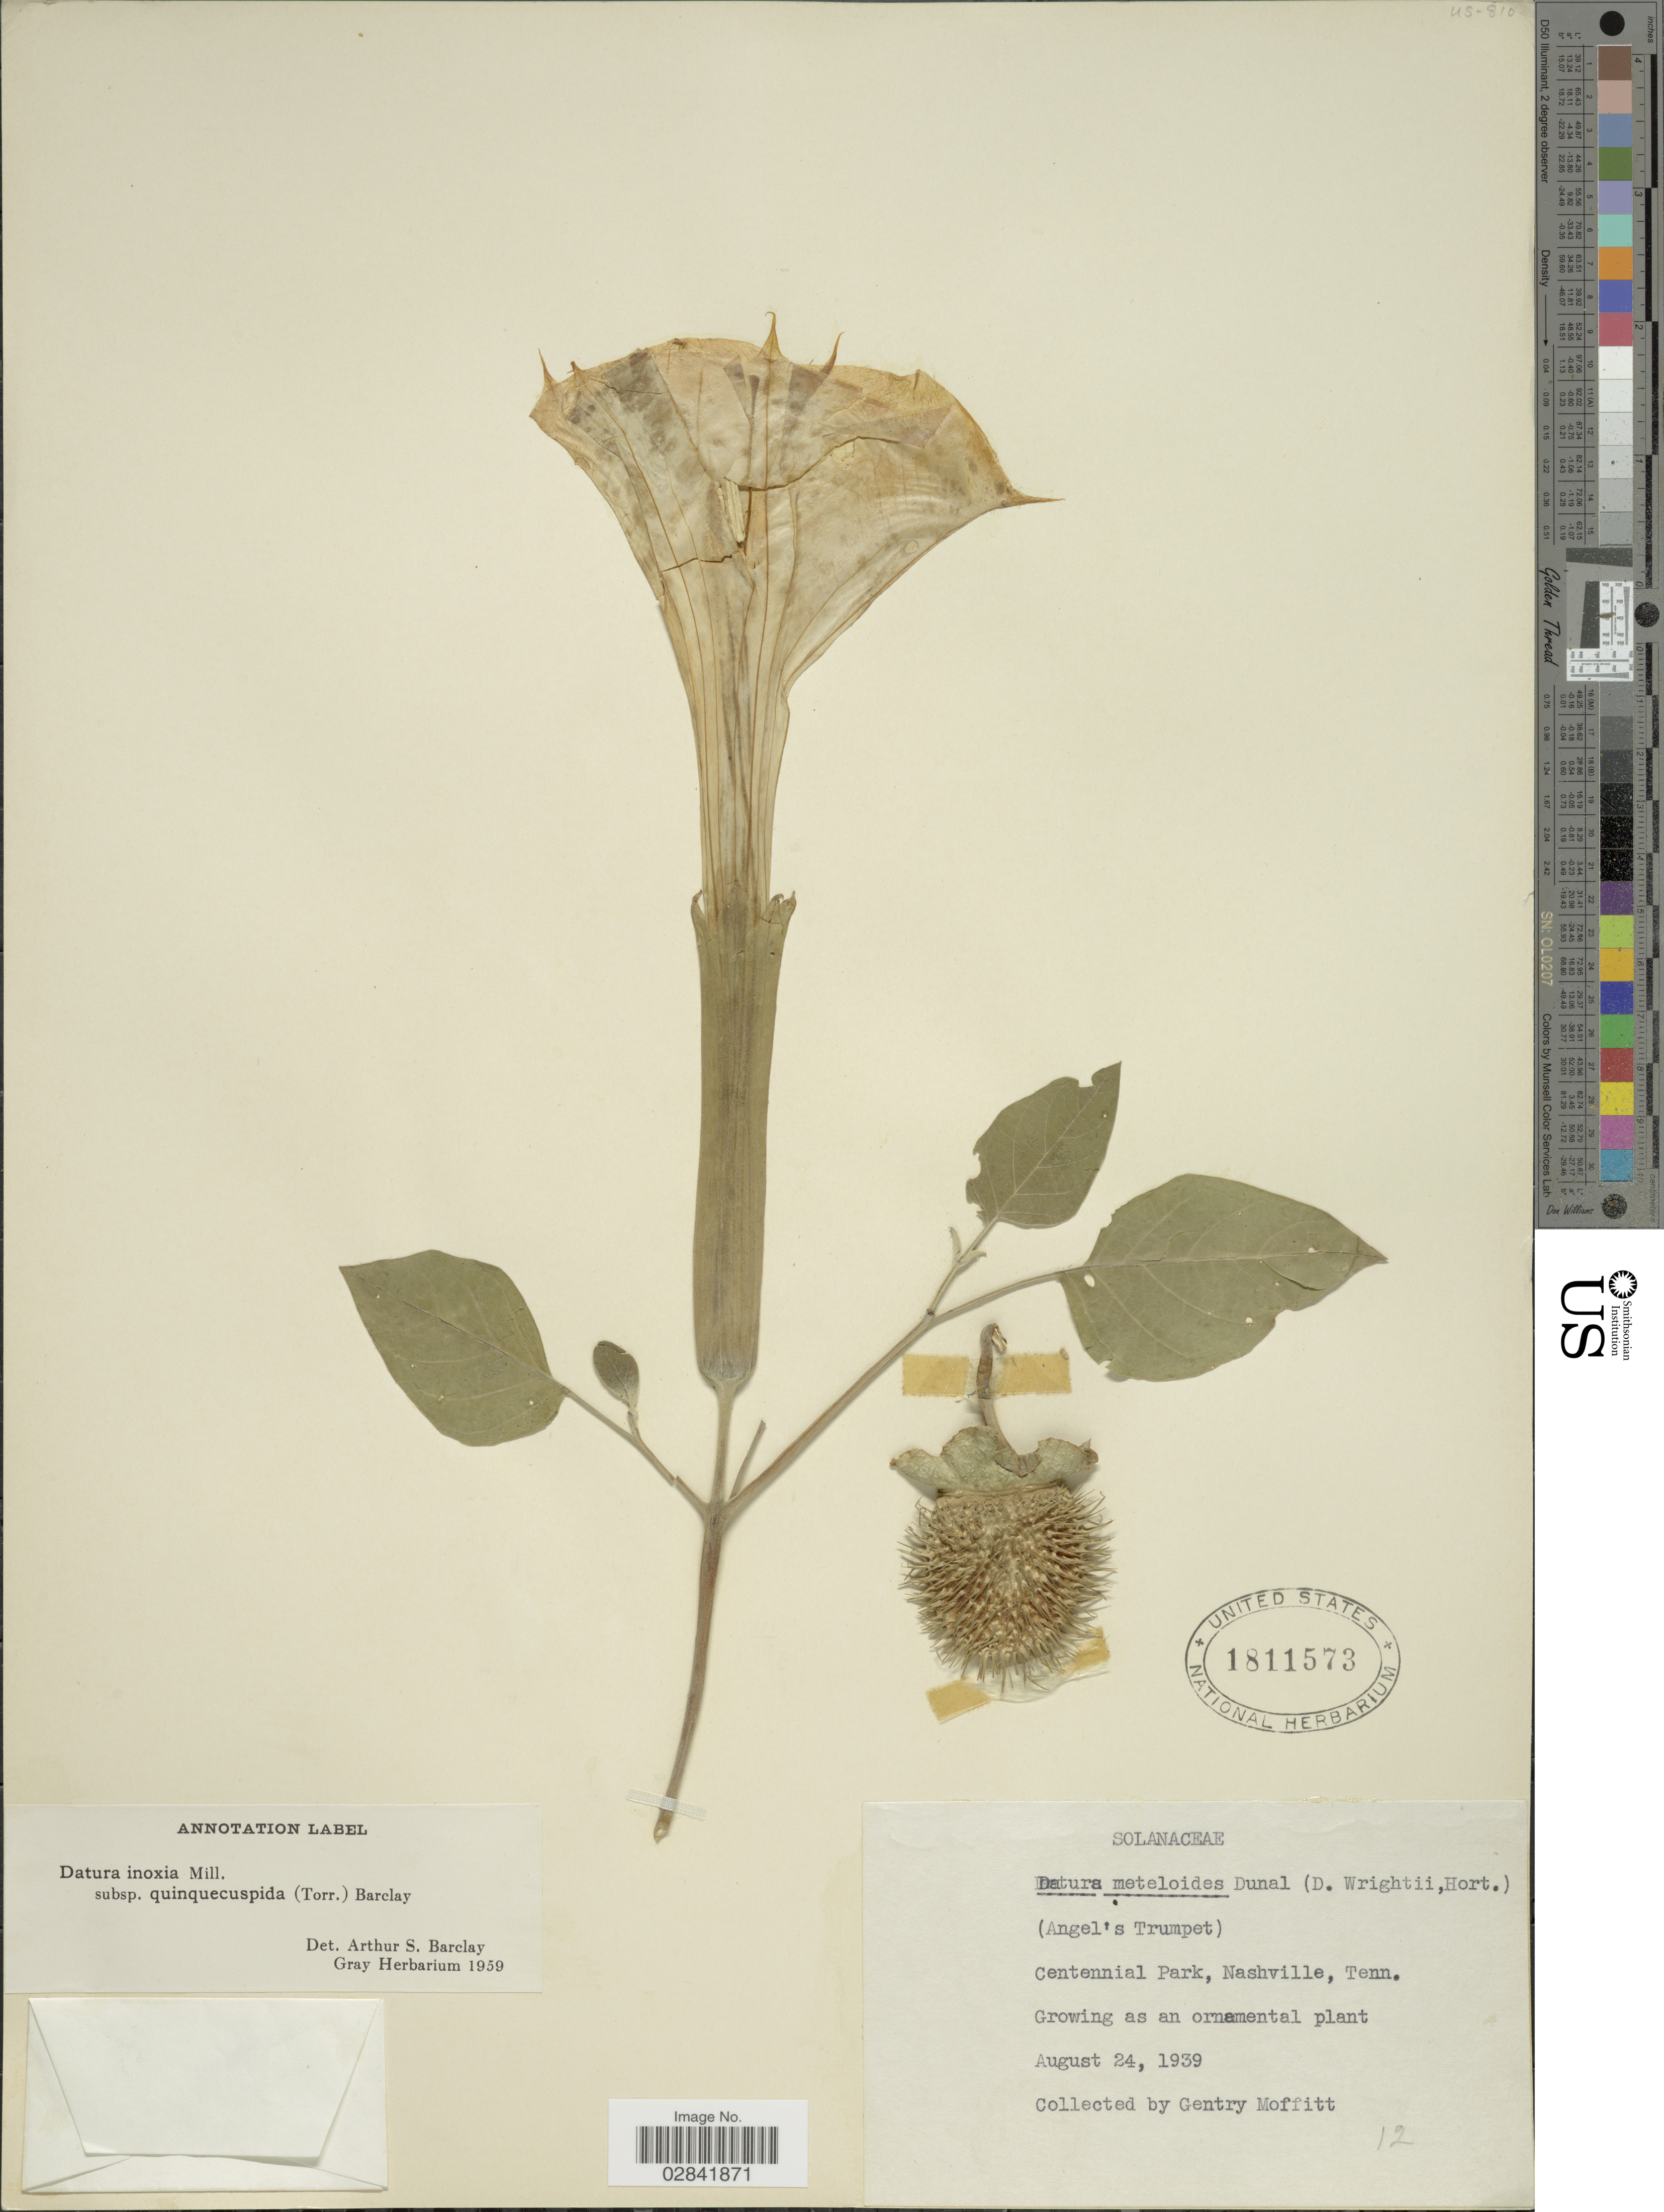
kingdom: Plantae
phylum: Tracheophyta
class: Magnoliopsida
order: Solanales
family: Solanaceae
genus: Datura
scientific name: Datura innoxia subsp. quinquecuspidata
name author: (Torr.) A.S. Barclay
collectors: G. Moffitt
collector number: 12?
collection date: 1939-08-24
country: United States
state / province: Tennessee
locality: Centennial Park, Nashville.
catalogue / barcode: US 1811573